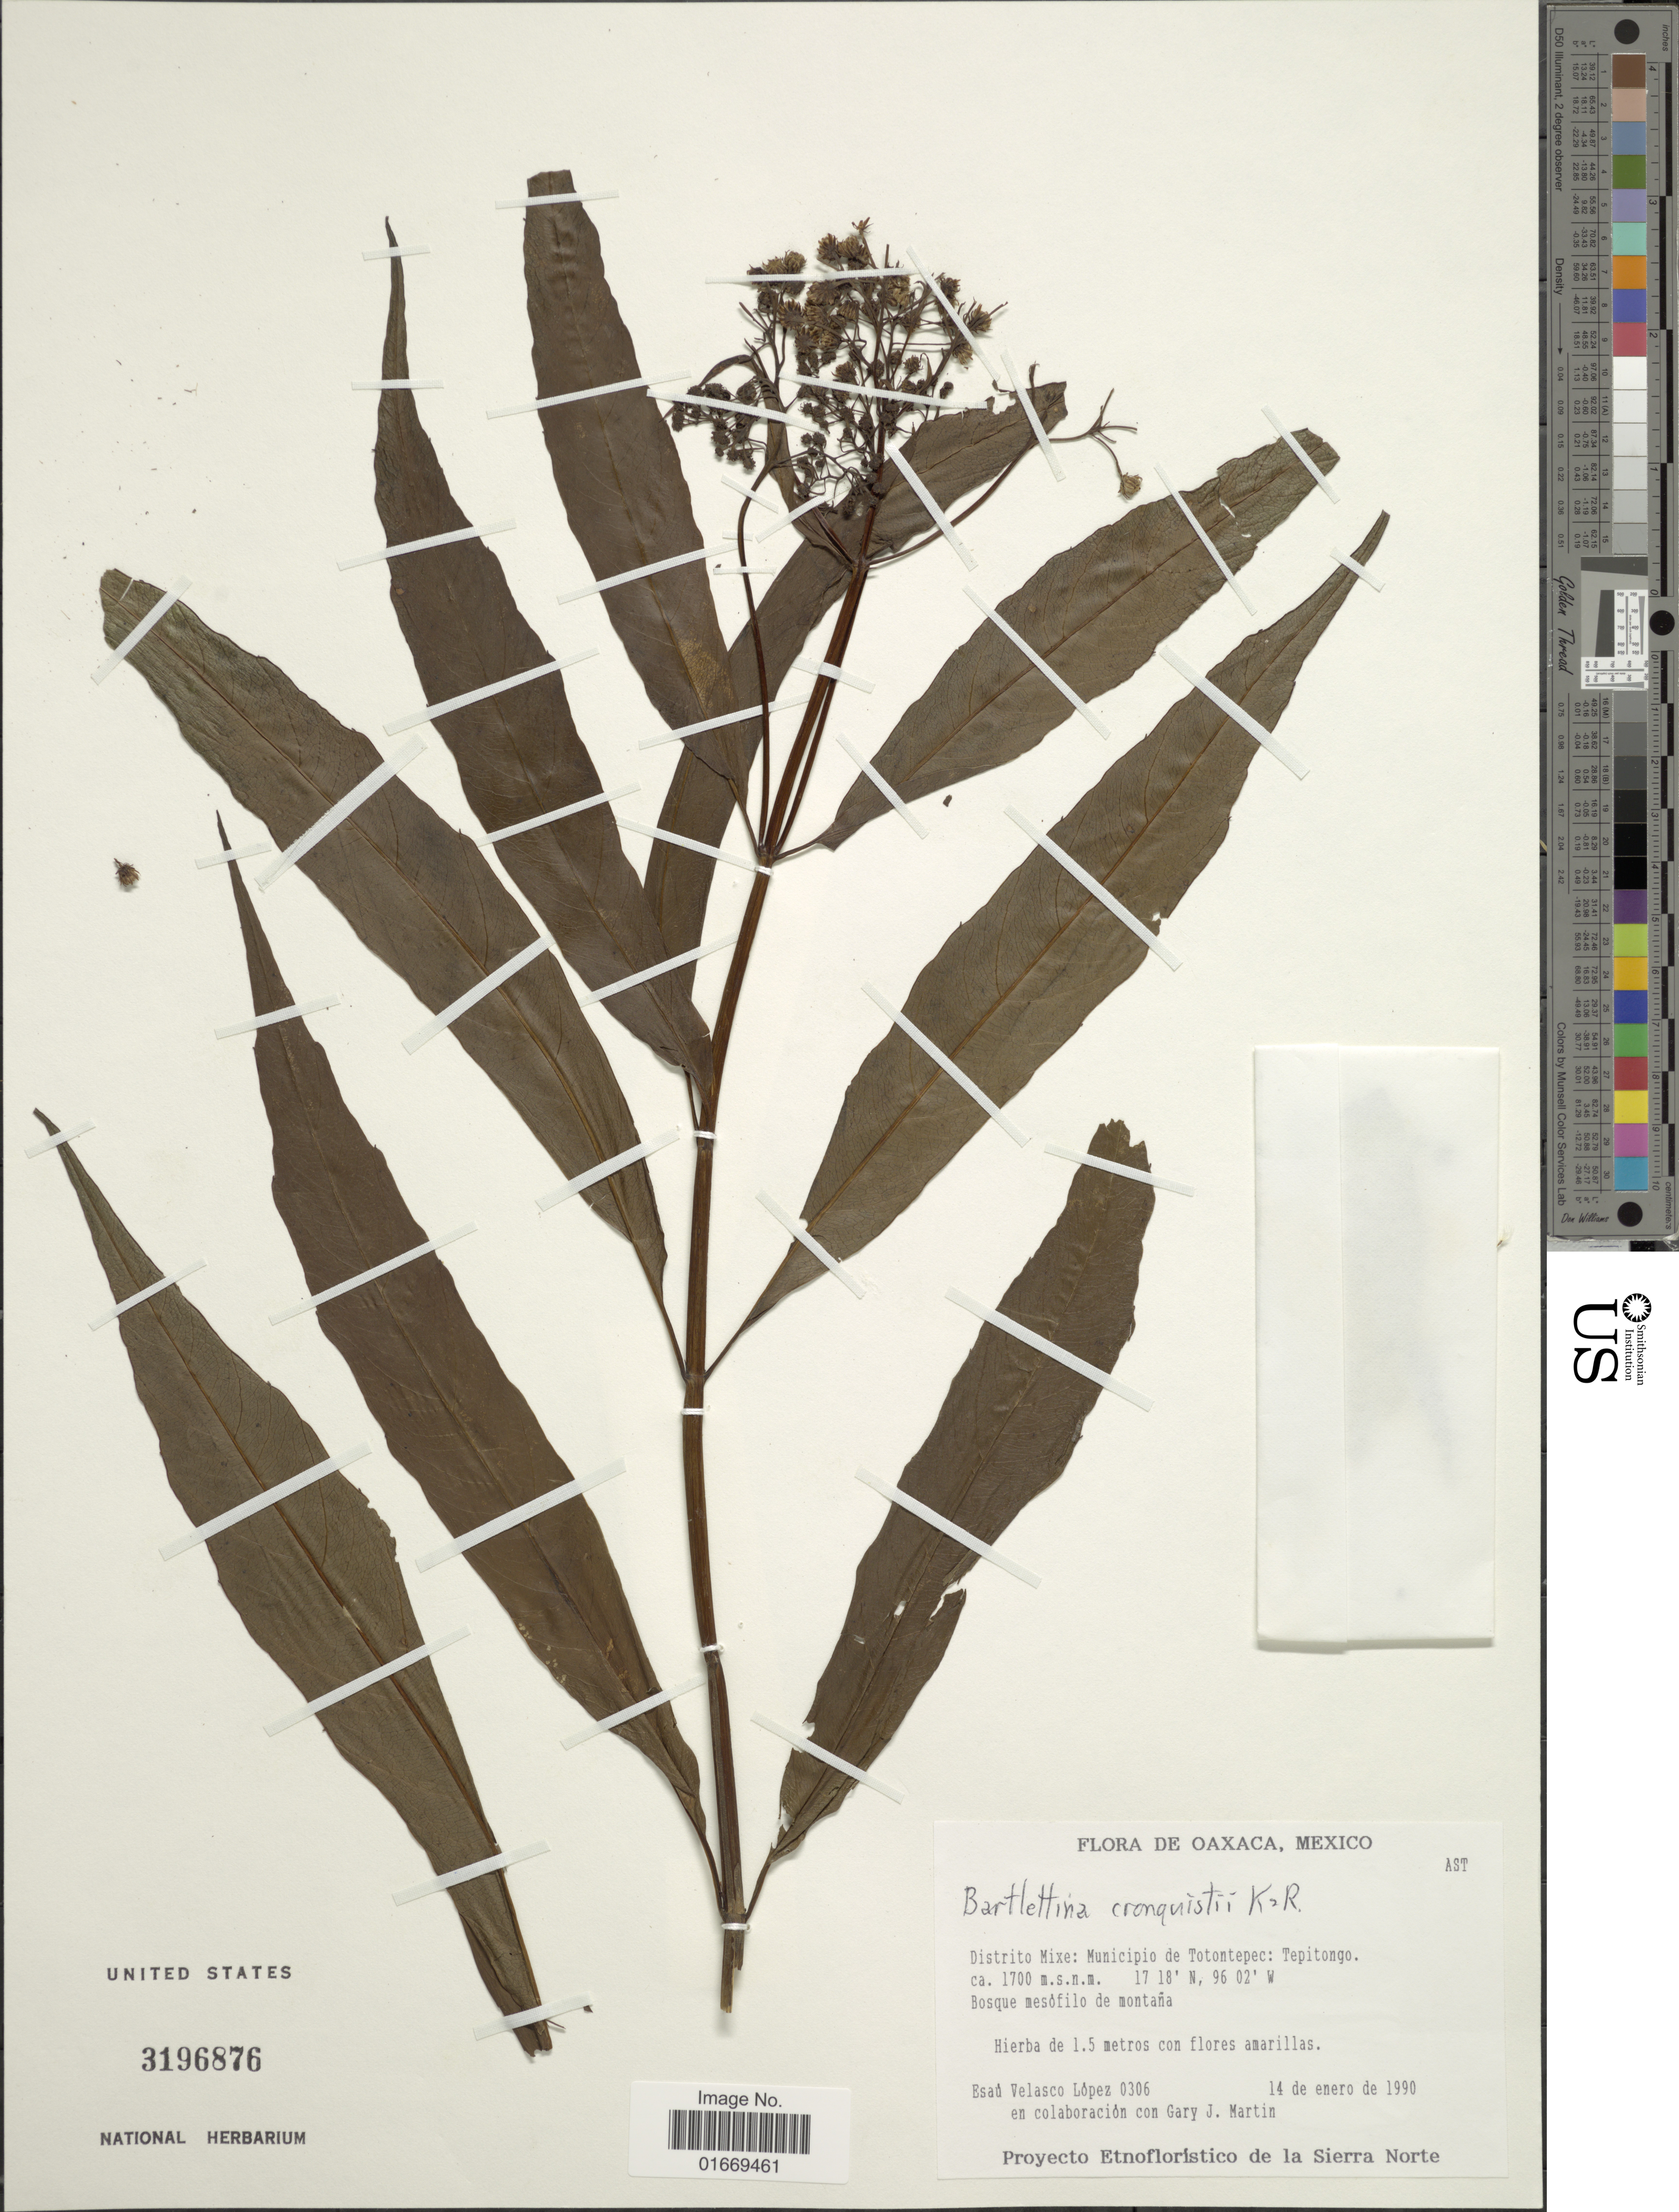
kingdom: Plantae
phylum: Tracheophyta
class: Magnoliopsida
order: Asterales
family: Asteraceae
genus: Bartlettina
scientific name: Bartlettina tuerckheimii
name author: (Klatt) R.M. King & H. Rob.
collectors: -- Soukup & G. J. Martin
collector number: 0306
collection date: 1990-01-14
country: Mexico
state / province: Oaxaca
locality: Distrito Mixe: Municipio de Totontepec: Tepitongo, Bosque mesofilo de montaña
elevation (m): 1700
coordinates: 17 15, 96 02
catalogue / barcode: US 3196876